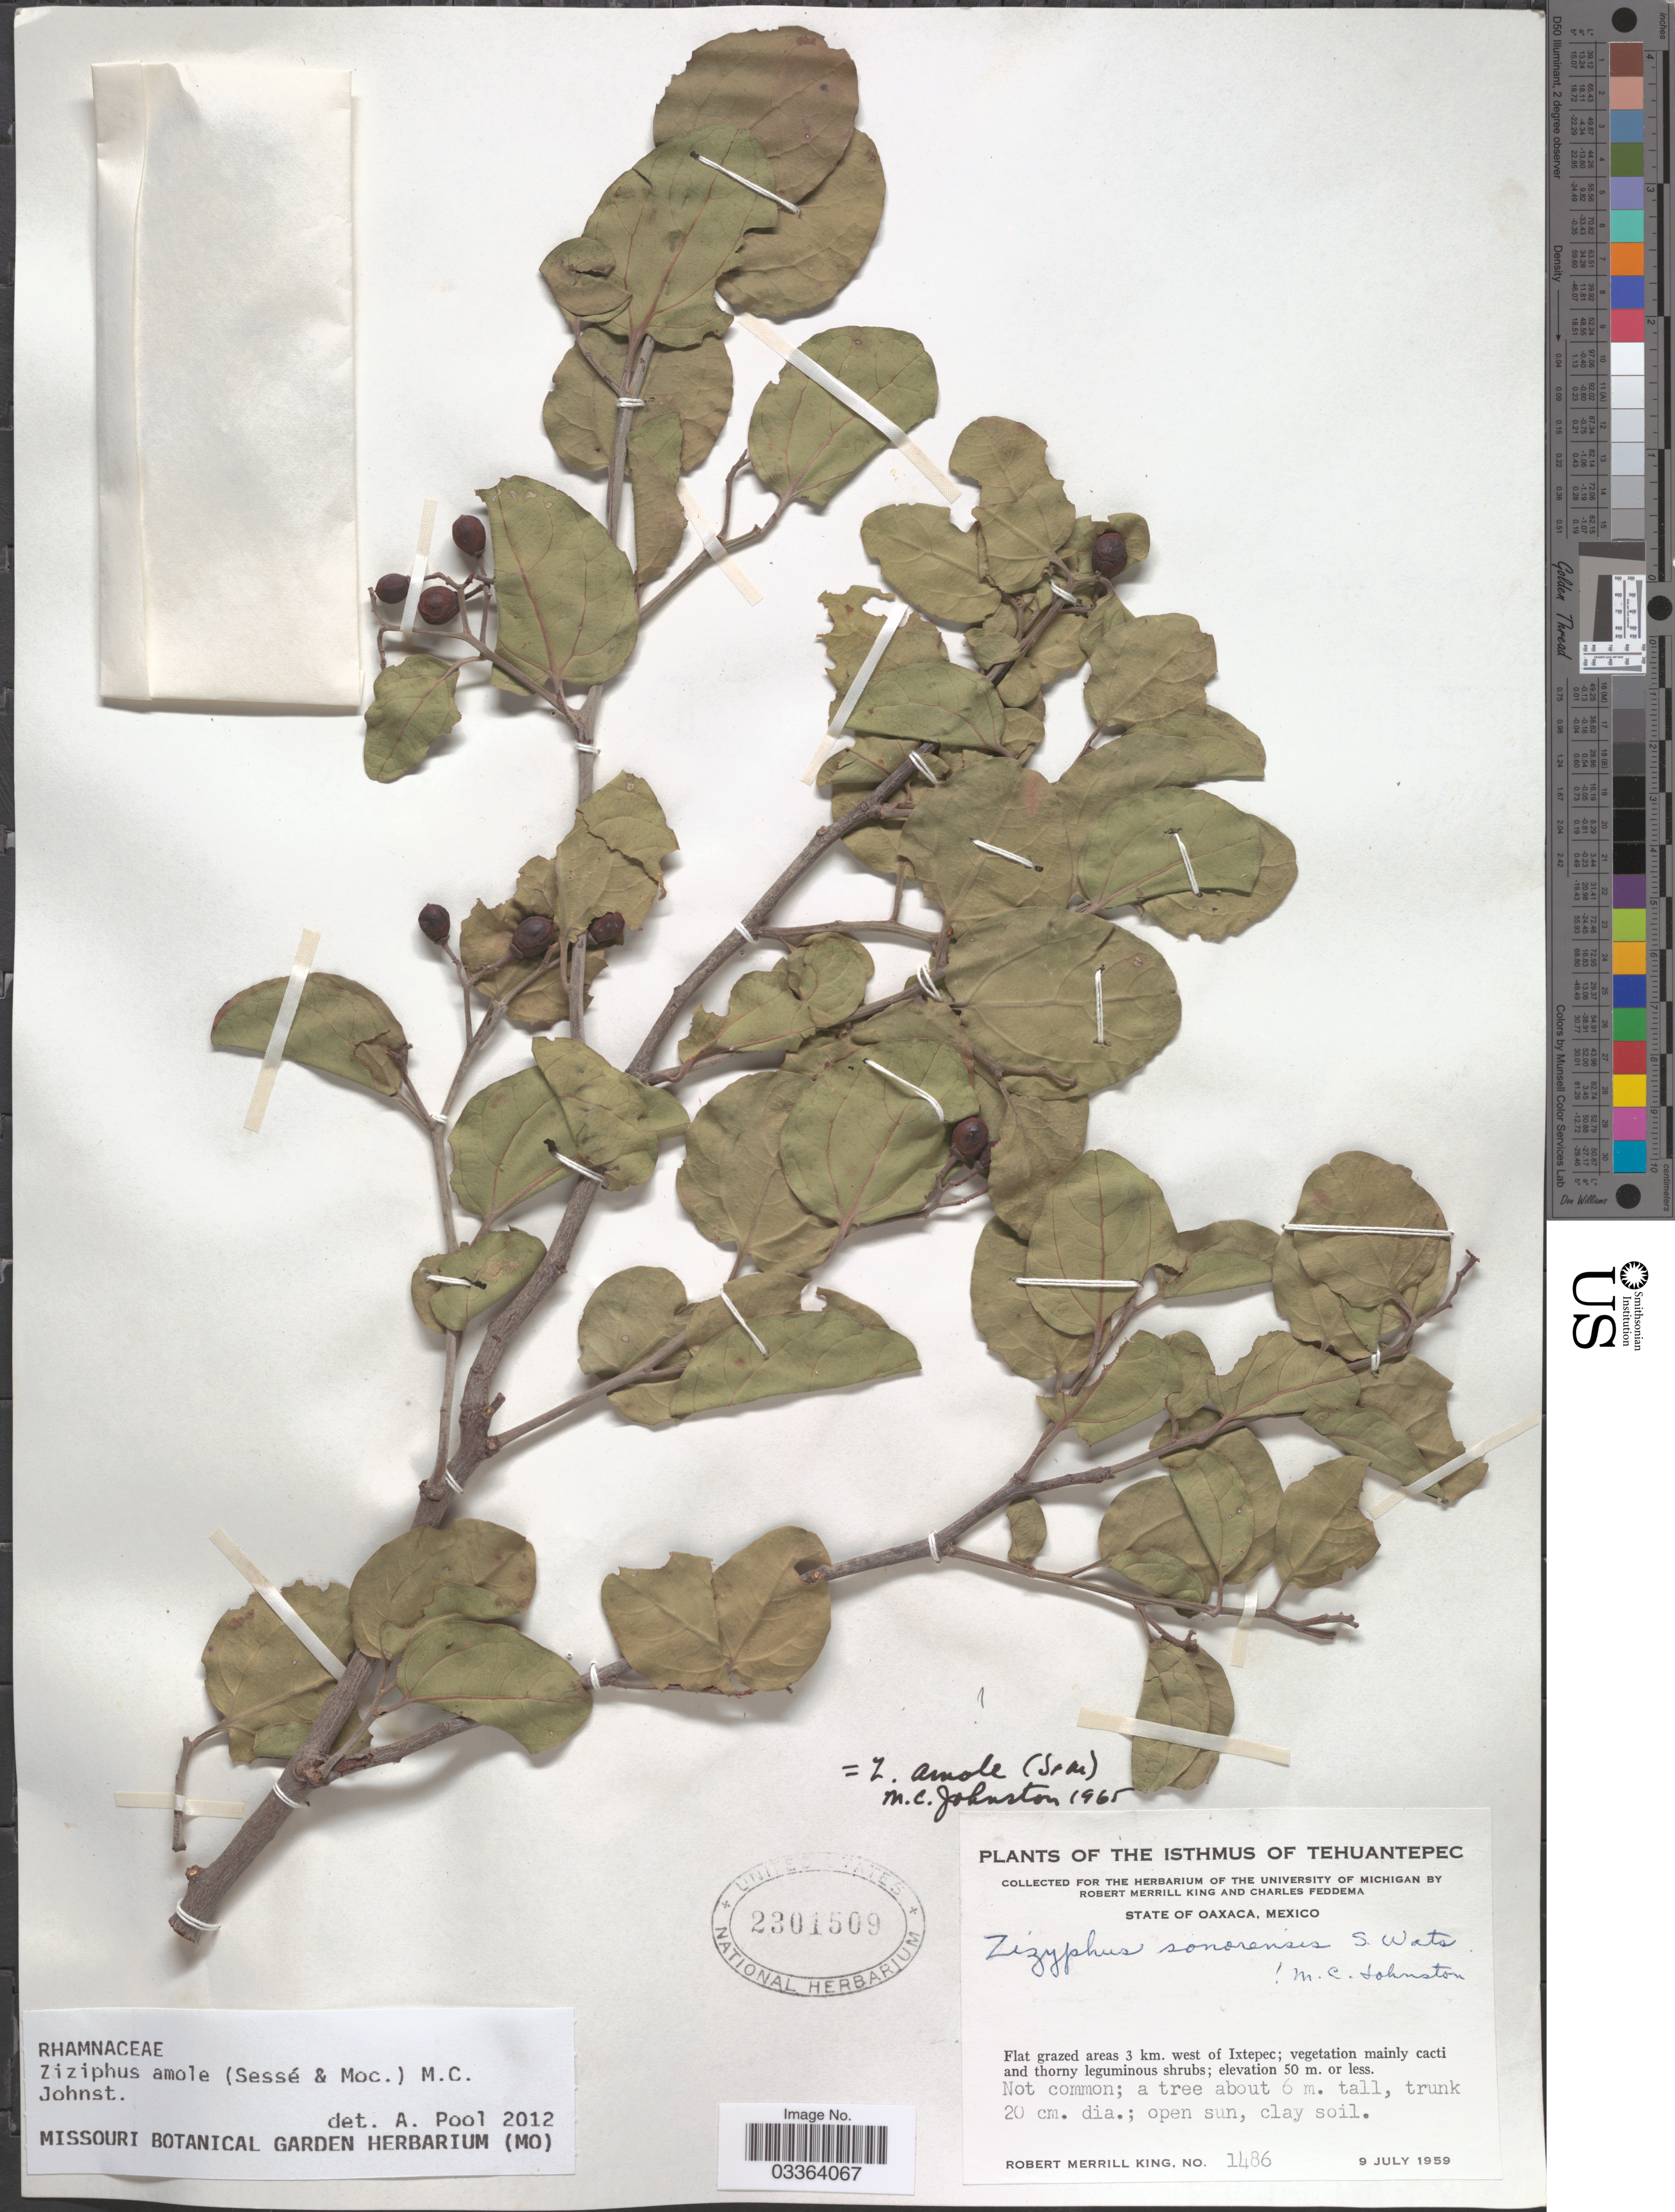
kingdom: Plantae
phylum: Tracheophyta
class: Magnoliopsida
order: Rosales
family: Rhamnaceae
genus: Sarcomphalus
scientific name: Sarcomphalus amole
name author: (Sessé & Moc.) Hauenschild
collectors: R. M. King & C. Feddema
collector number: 1486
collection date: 1959-07-09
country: Mexico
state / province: Oaxaca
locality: The Isthmus of Tehuantepec. Flat grazed areas 3 km. west of Ixtepec.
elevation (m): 50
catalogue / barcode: US 2301509